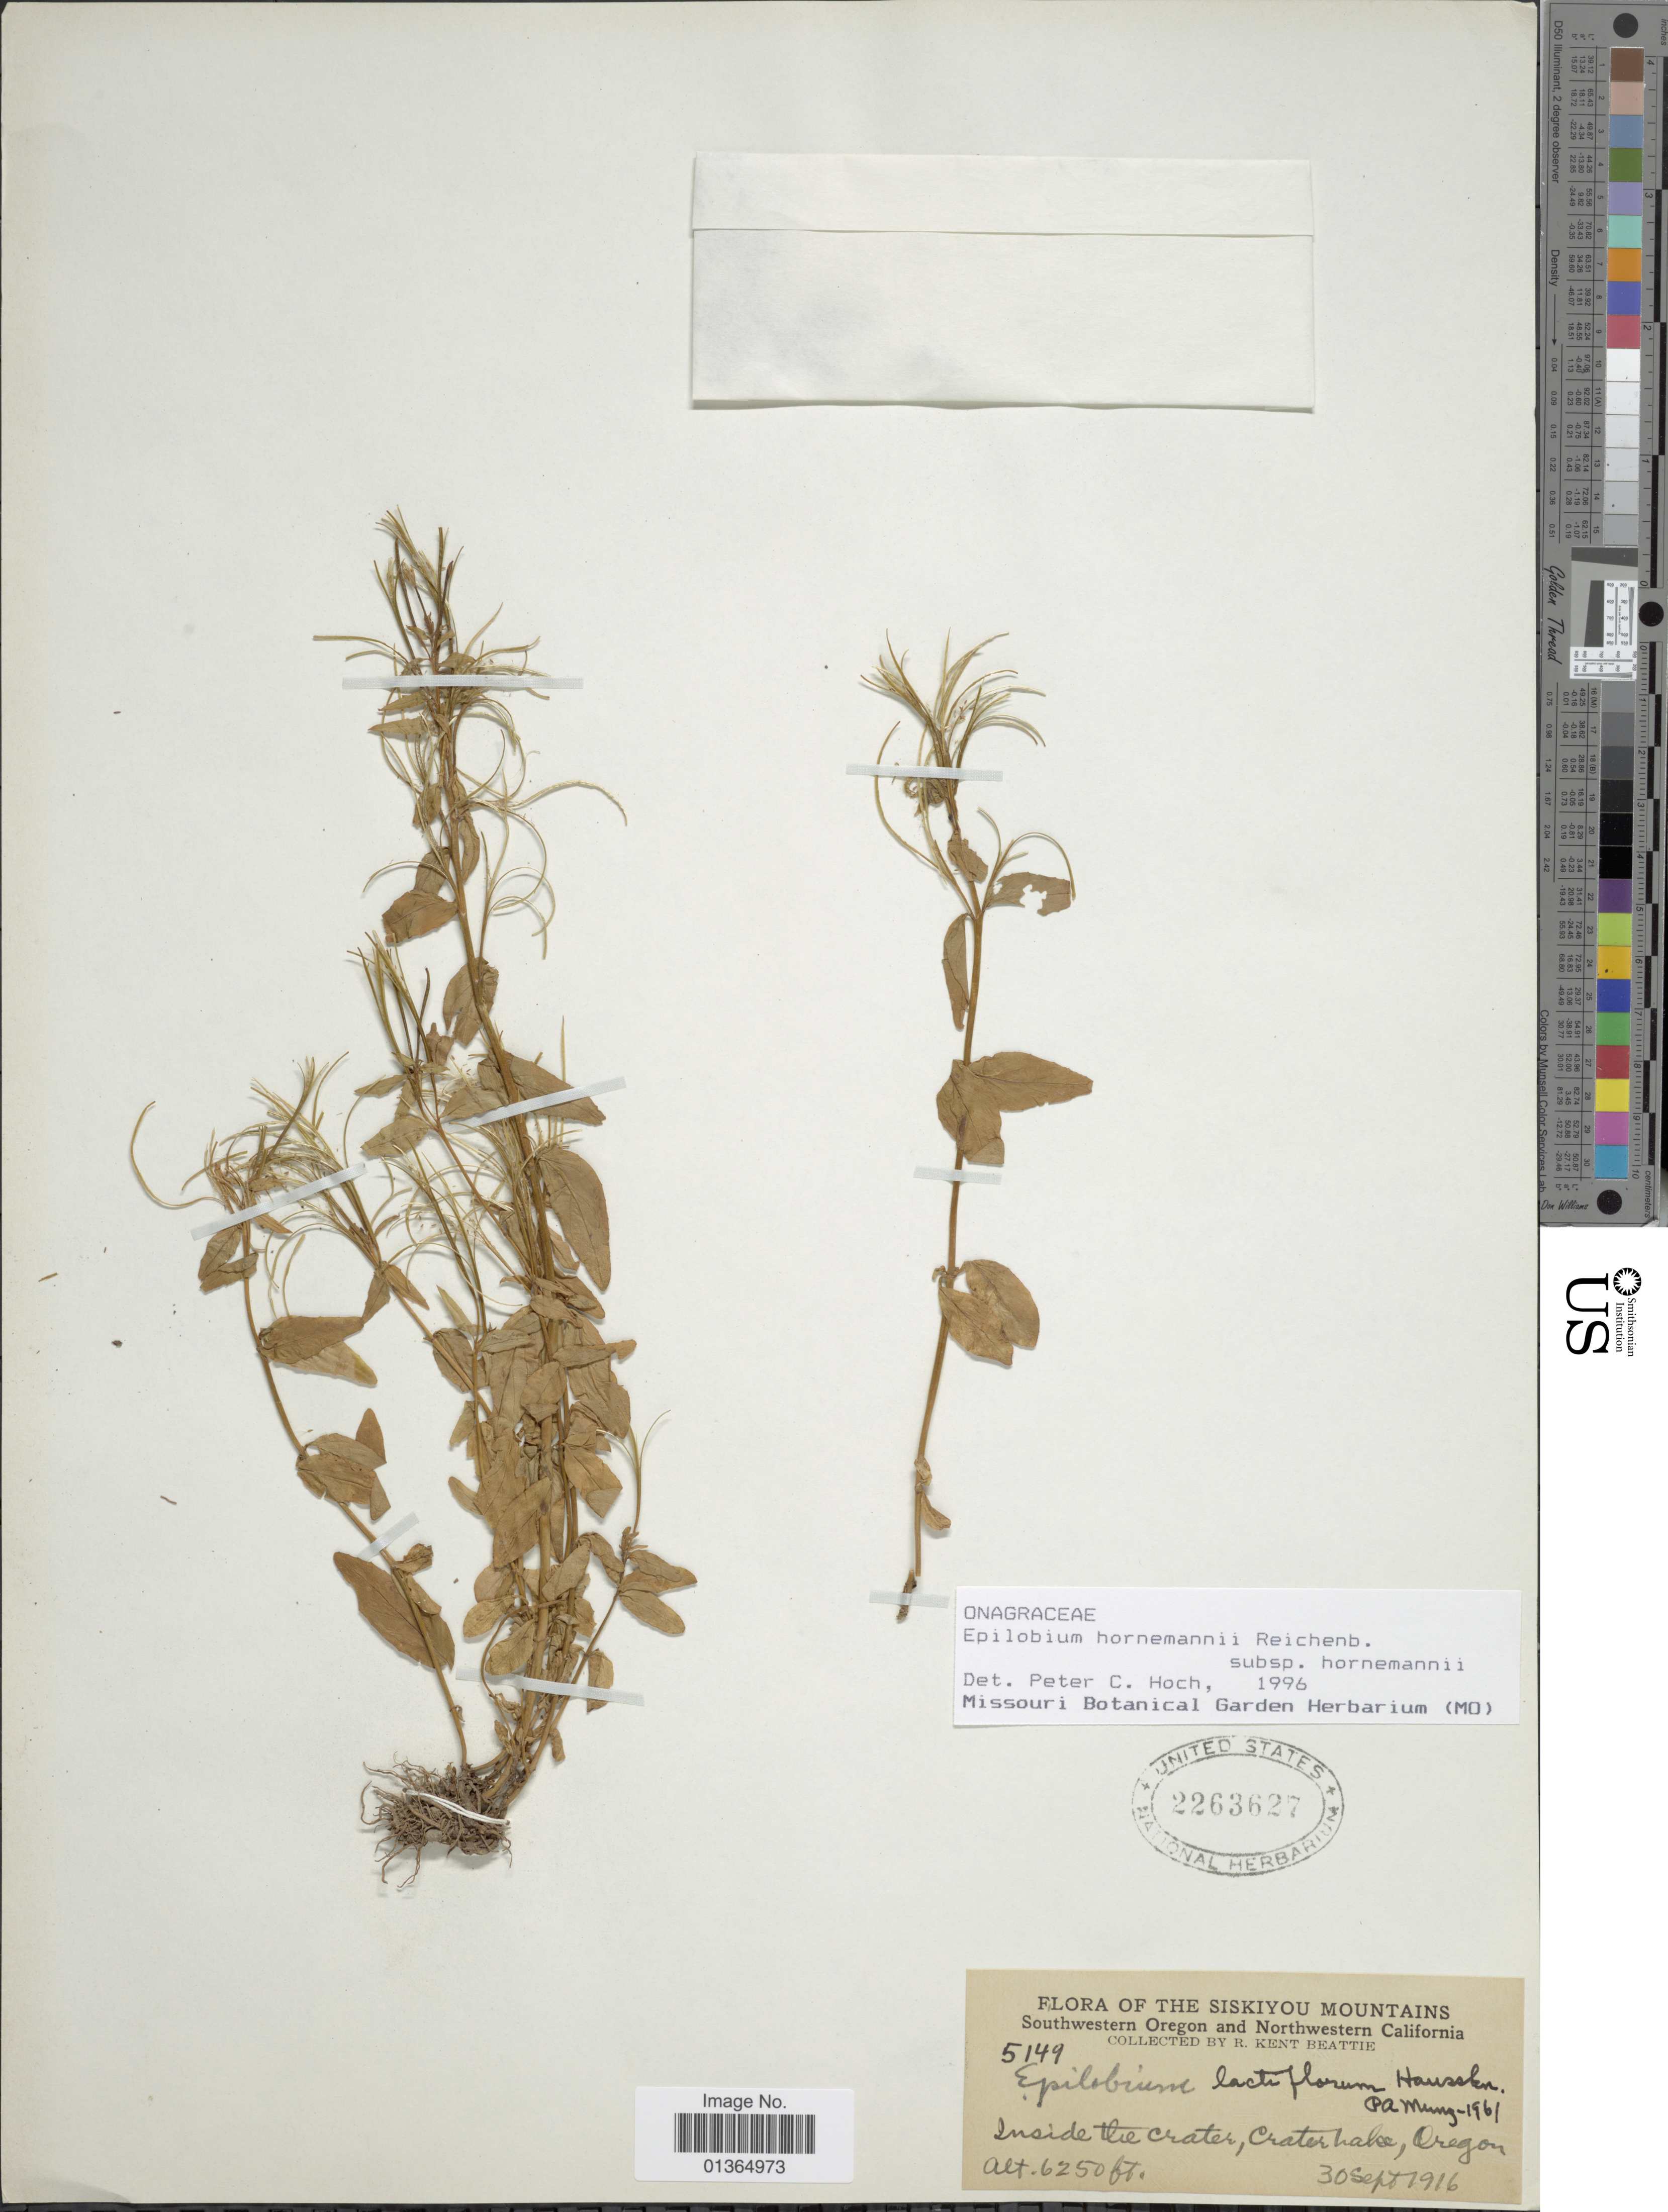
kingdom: Plantae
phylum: Tracheophyta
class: Magnoliopsida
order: Myrtales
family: Onagraceae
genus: Epilobium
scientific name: Epilobium hornemannii subsp. hornemannii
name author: Rchb.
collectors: R. K. Beattie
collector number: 5149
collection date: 1916-09-30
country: United States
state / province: Oregon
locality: Siskiyou Mountains. Southwestern Oregon and Northwestern California. Inside the crater, Crater Lake.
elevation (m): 1905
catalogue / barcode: US 2263627